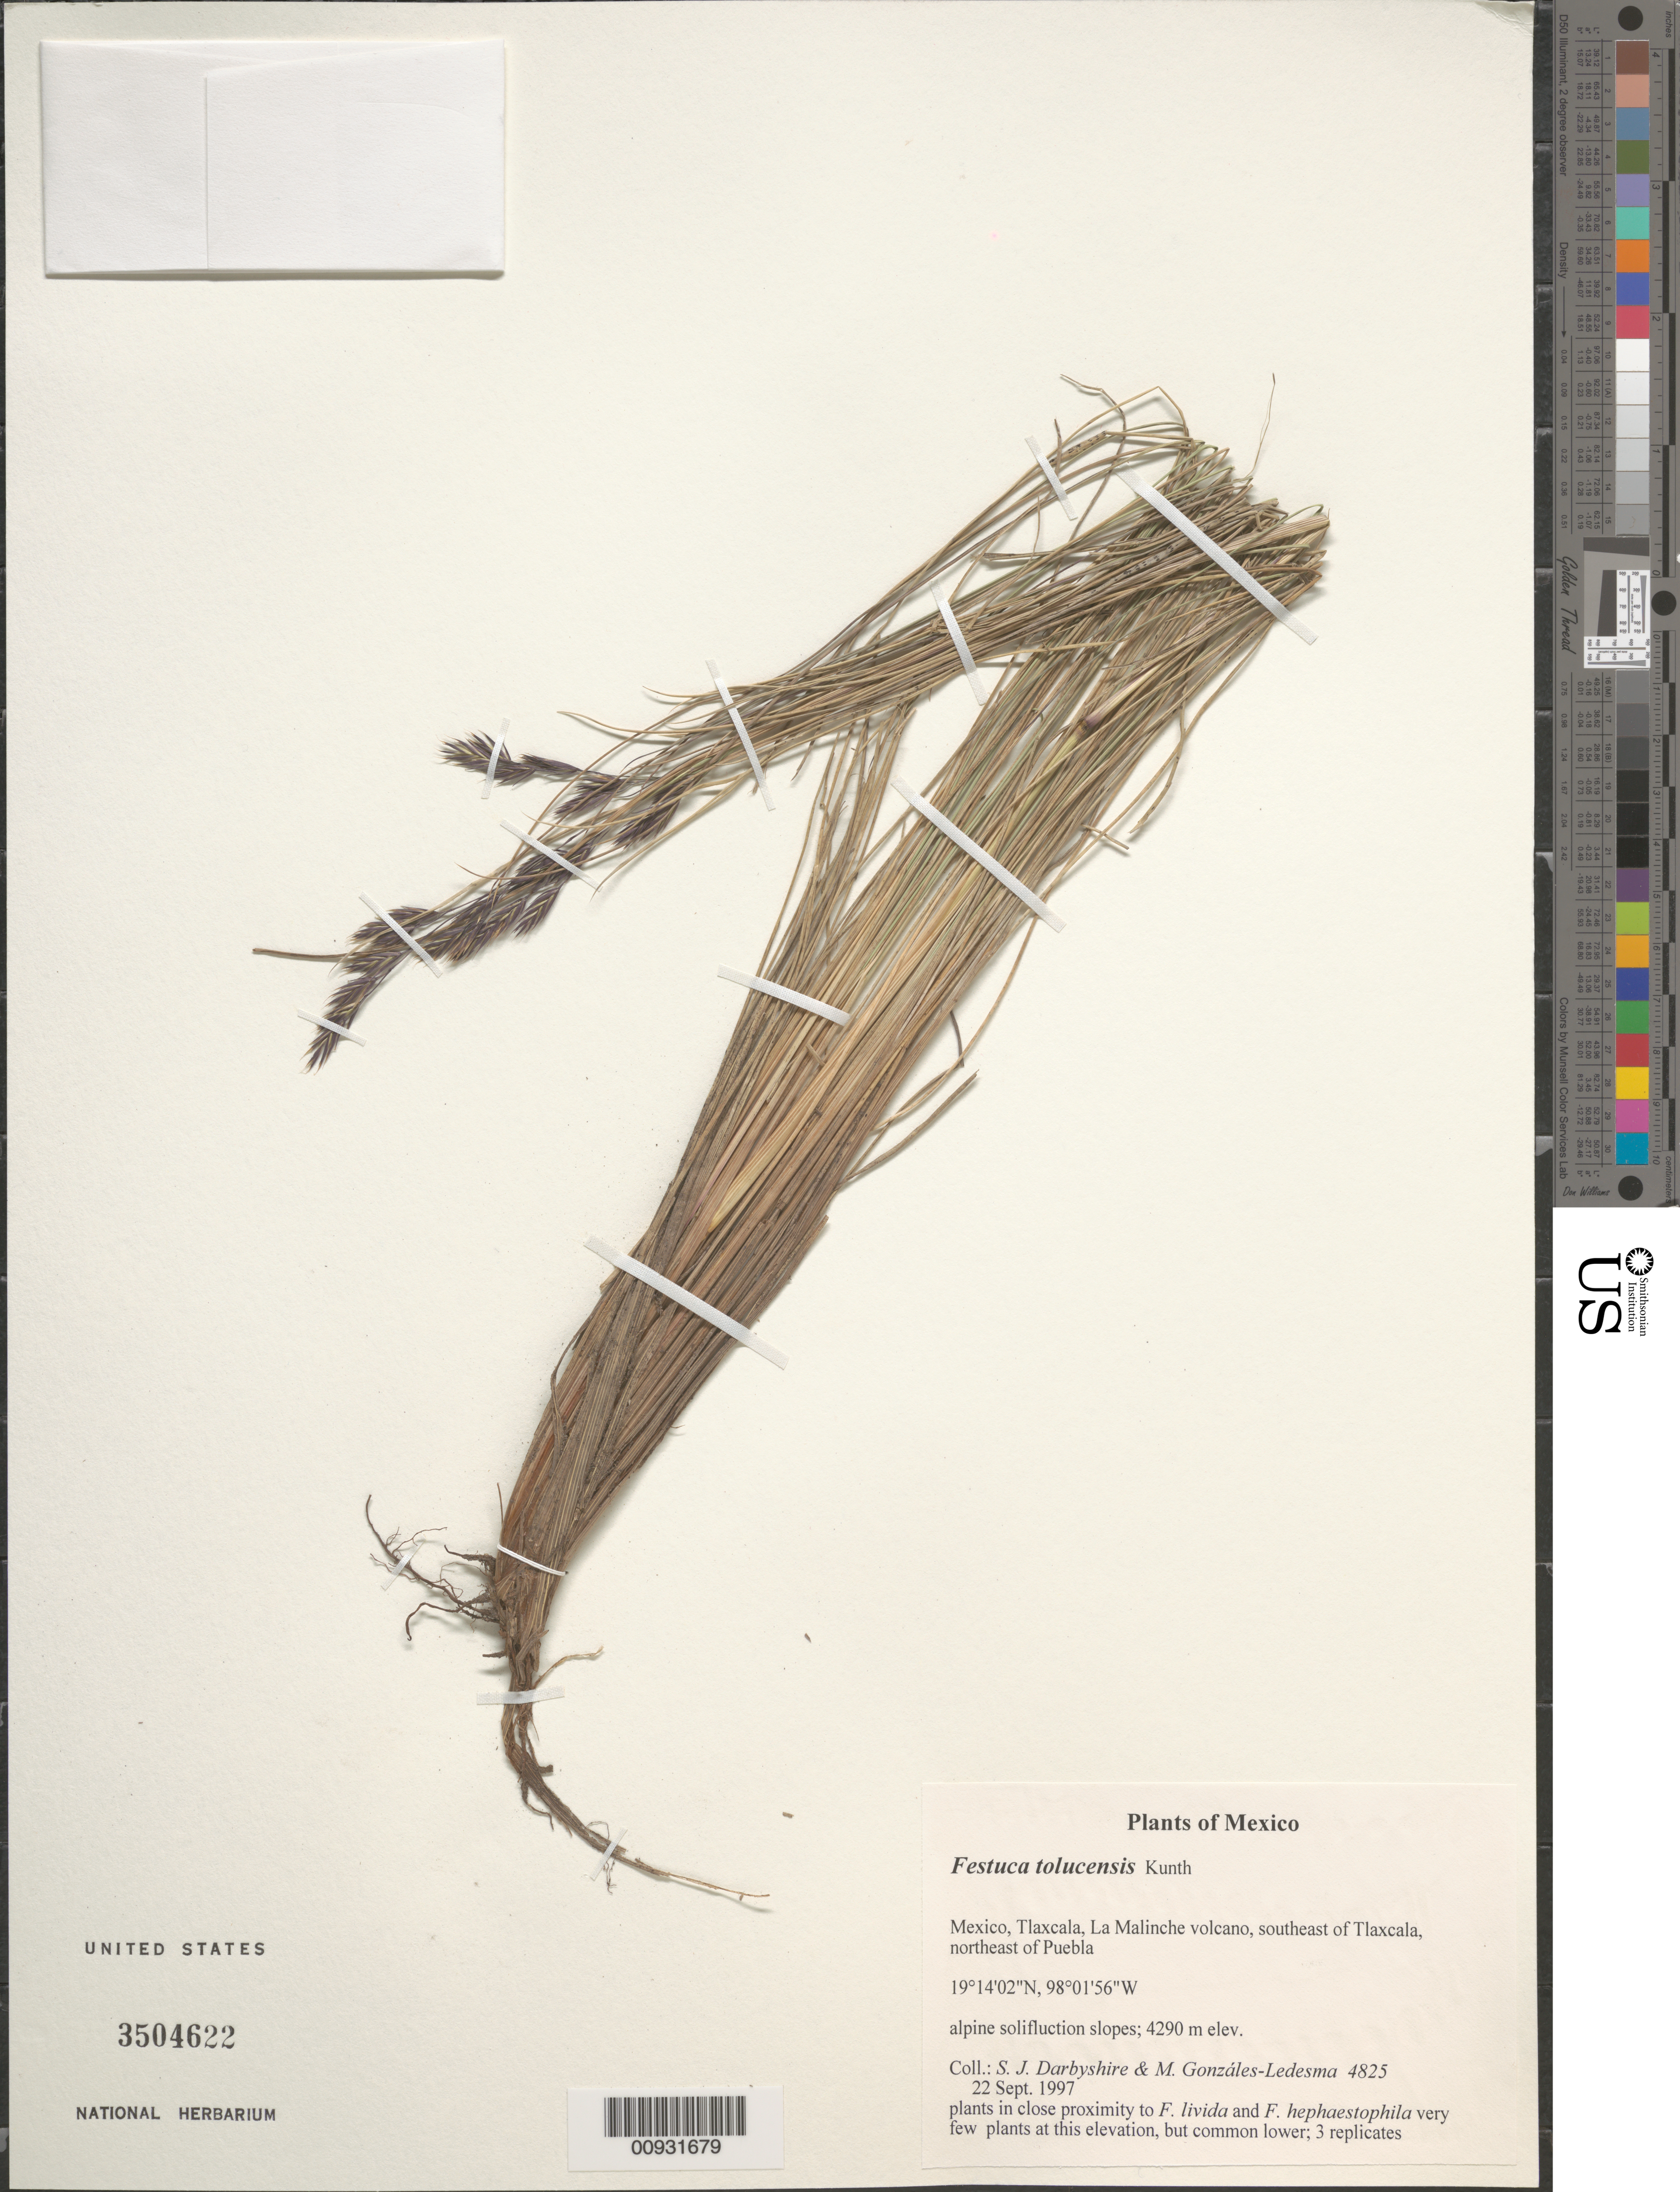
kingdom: Plantae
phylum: Tracheophyta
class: Liliopsida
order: Poales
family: Poaceae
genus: Festuca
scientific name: Festuca tolucensis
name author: Kunth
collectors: S. Darbyshire & M. González-Ledesma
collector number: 4825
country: Mexico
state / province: Tlaxcala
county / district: Tlaxcala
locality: La Malinche volcano, SE of Tlaxcala, NE of Puebla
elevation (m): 4290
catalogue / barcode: US 3504622